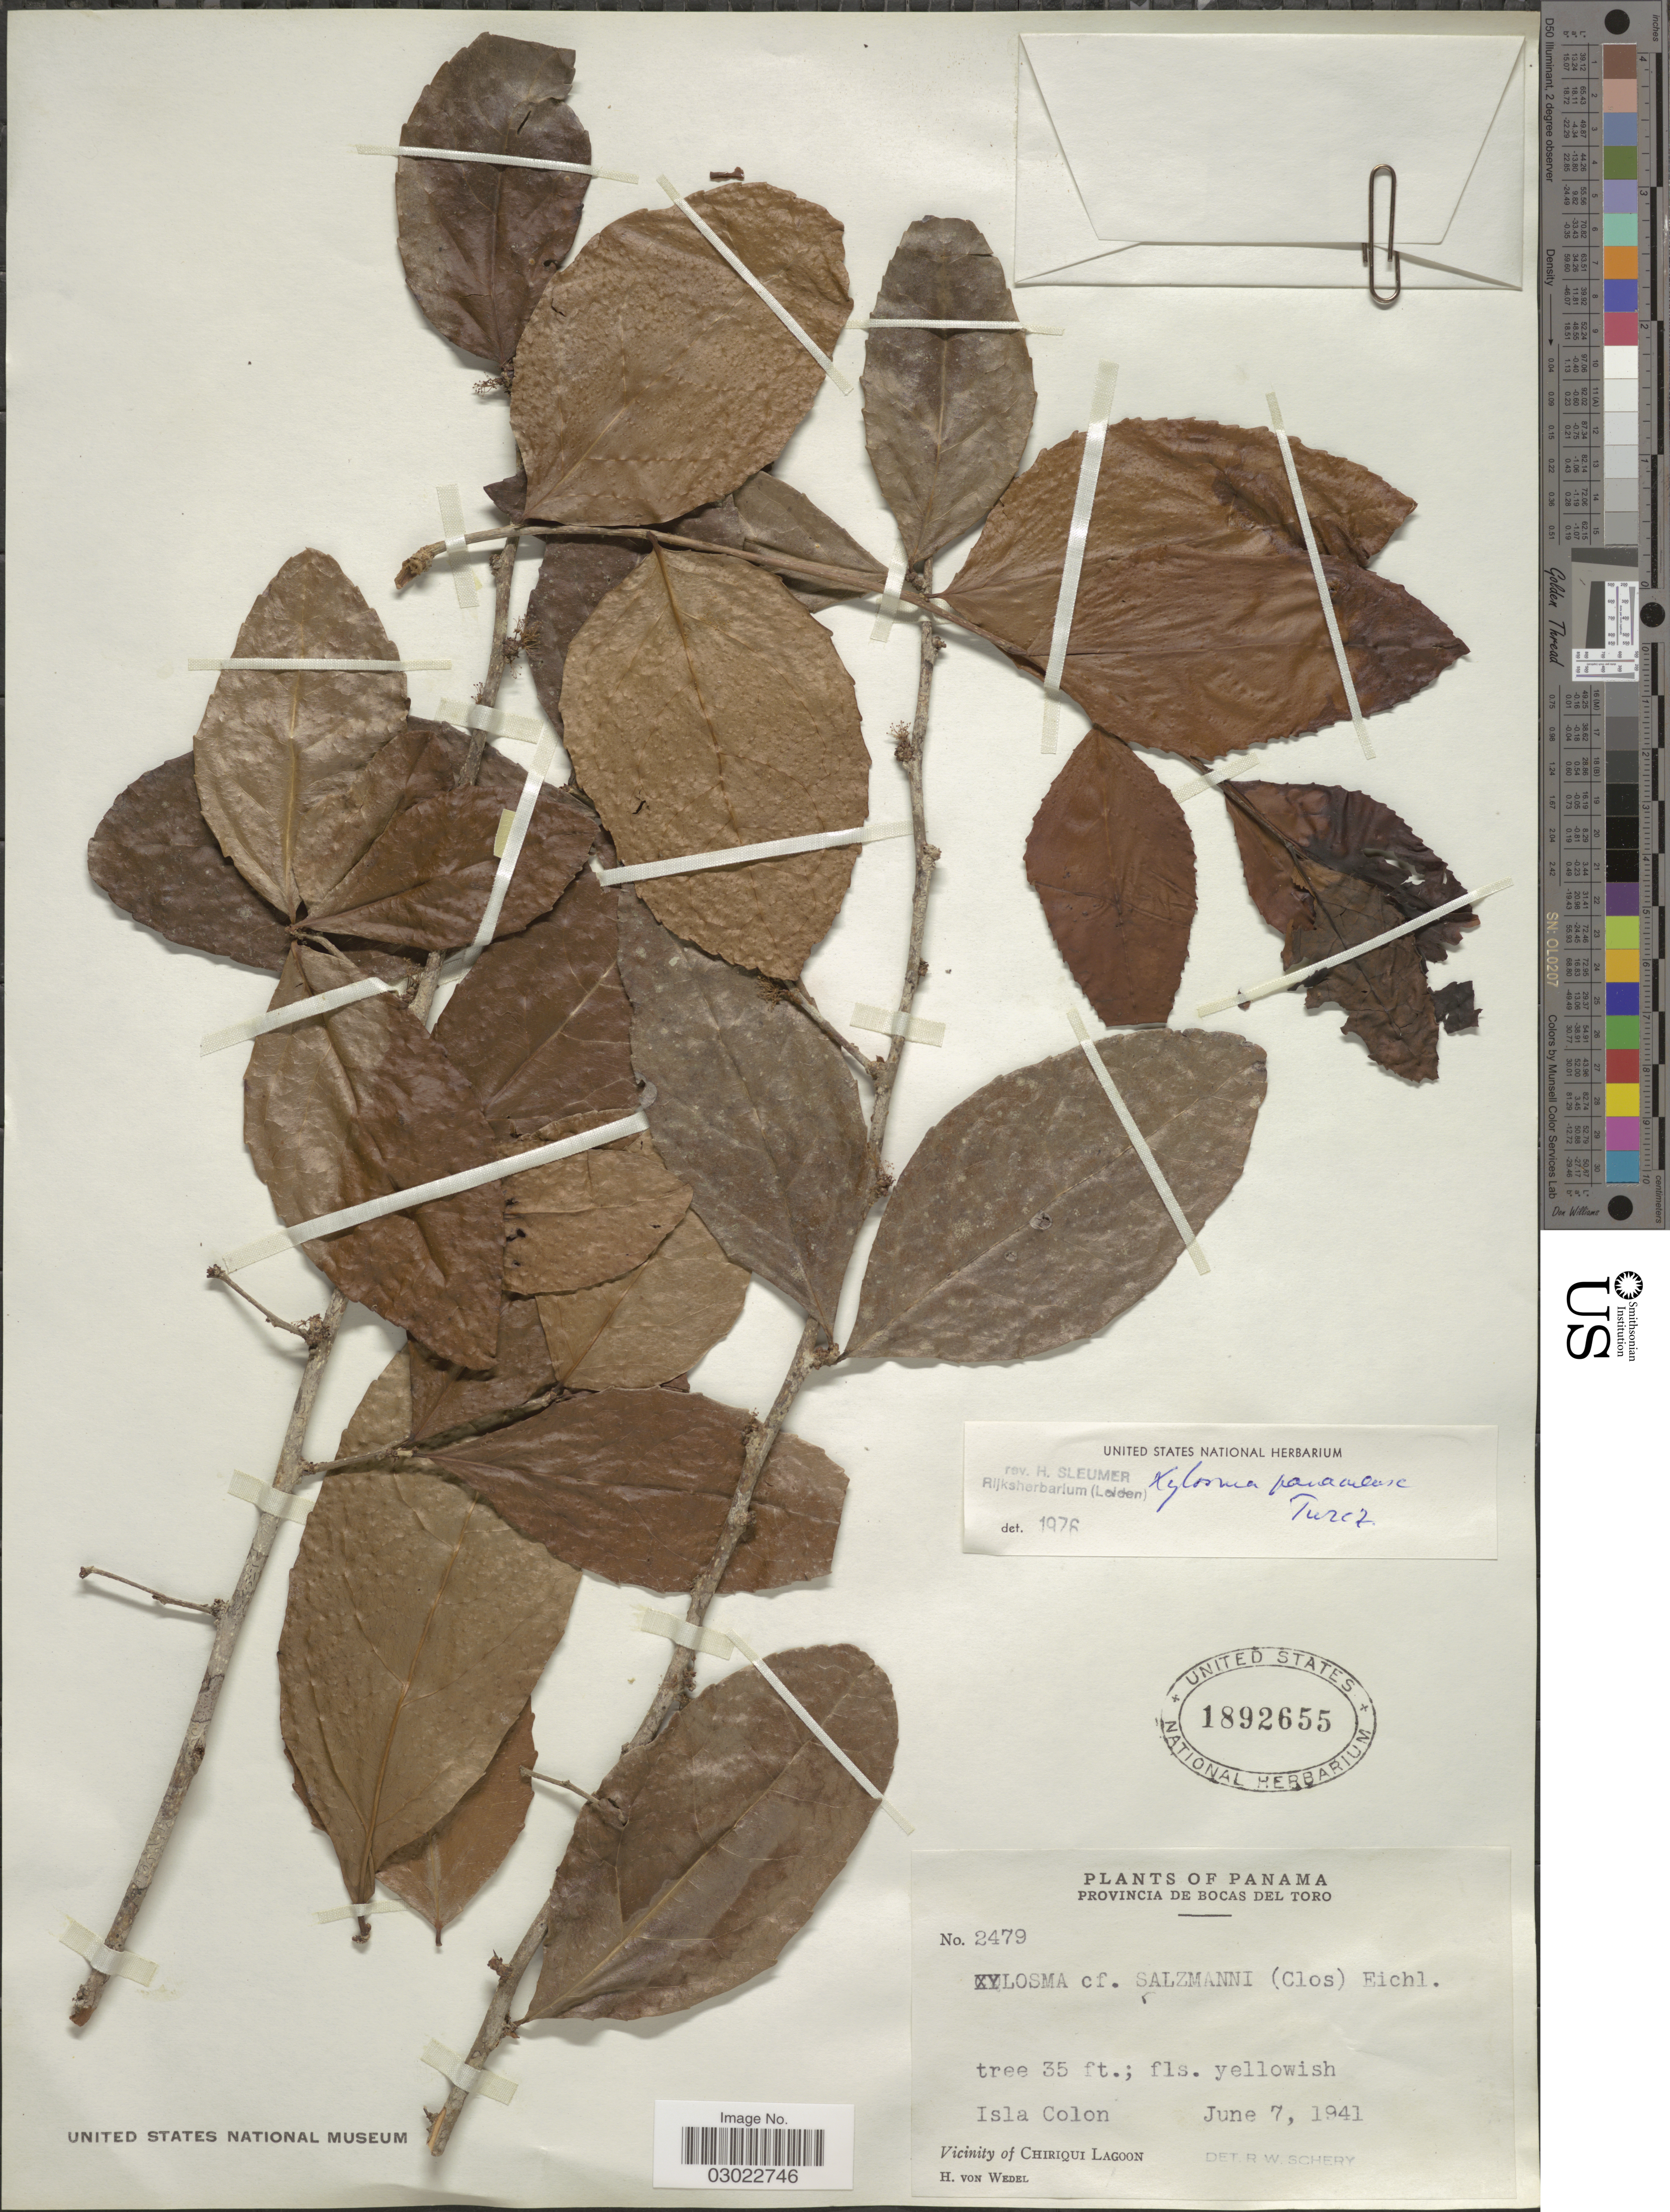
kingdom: Plantae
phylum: Tracheophyta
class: Magnoliopsida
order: Malpighiales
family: Salicaceae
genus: Xylosma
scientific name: Xylosma flexuosa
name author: (Kunth) Hemsl.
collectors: H. von Wedel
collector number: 2479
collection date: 1941-06-07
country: Panama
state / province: Colón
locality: Isla Colon. Vicinity of Chiriqui Lagoon.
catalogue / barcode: US 1892655